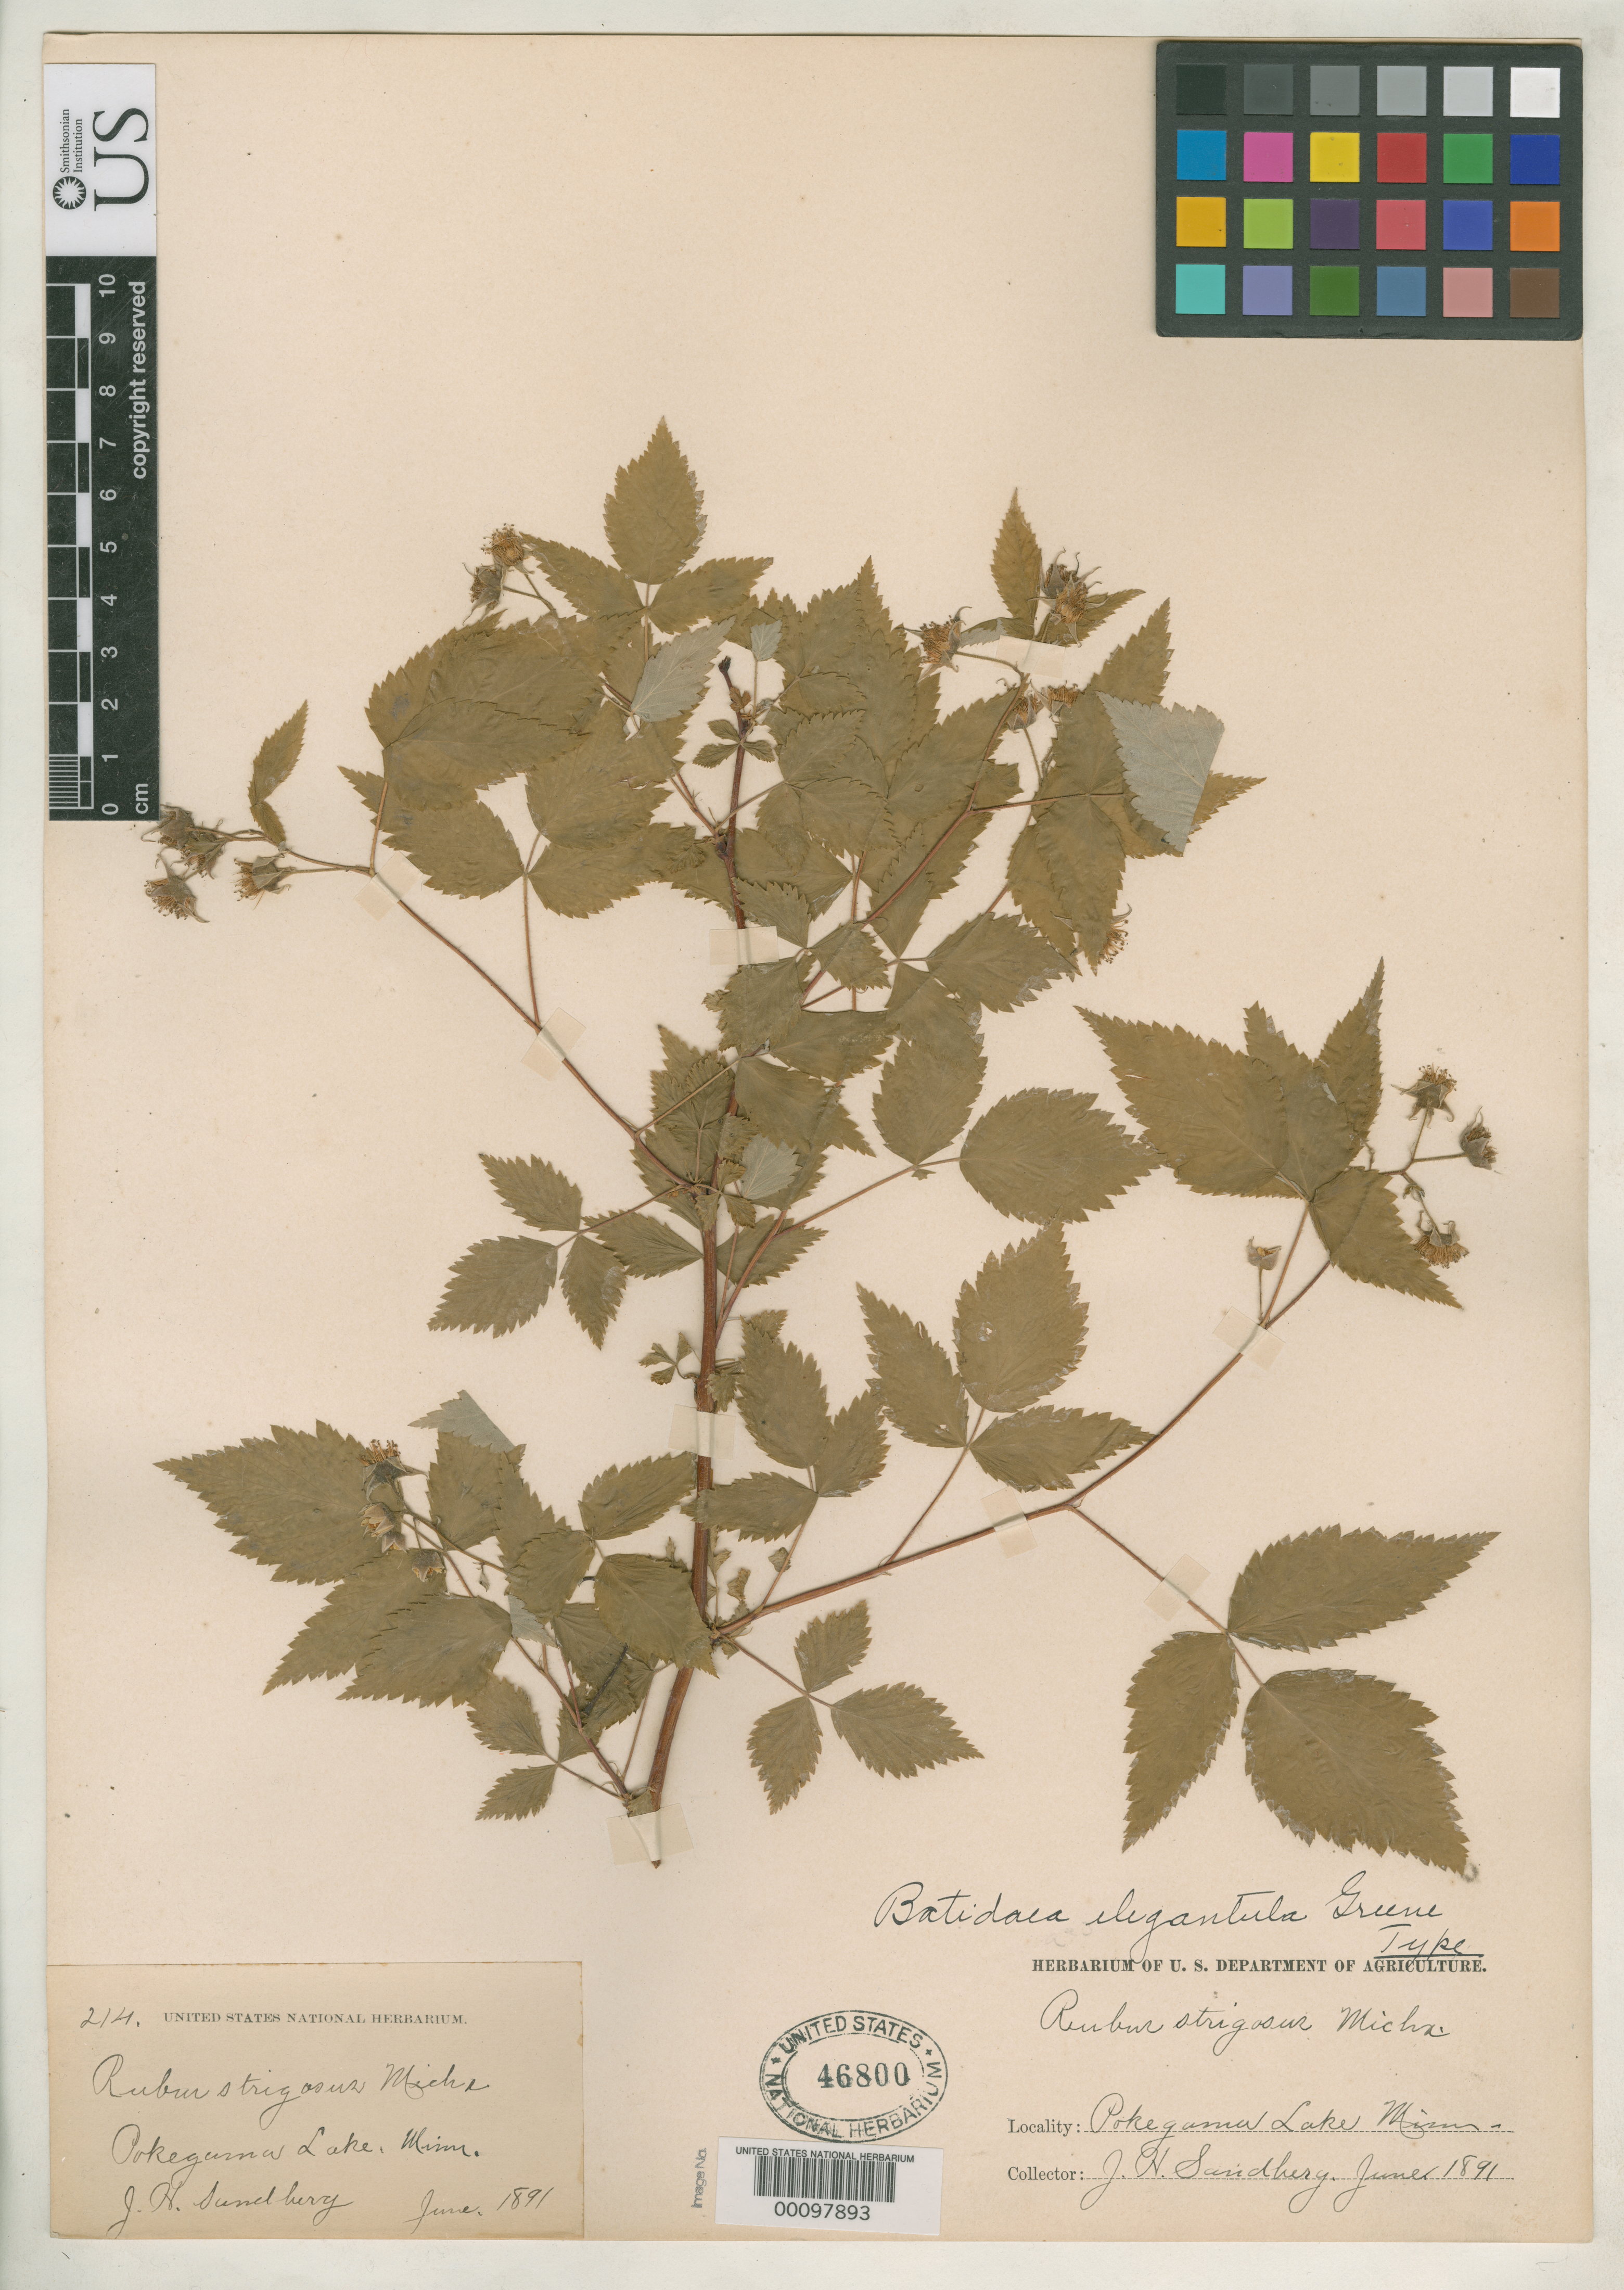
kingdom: Plantae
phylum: Tracheophyta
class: Magnoliopsida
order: Rosales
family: Rosaceae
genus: Batidaea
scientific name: Batidaea elegantula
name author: Greene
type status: Holotype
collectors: J. H. Sandberg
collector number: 214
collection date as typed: Jun 1891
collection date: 1891-06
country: United States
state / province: Minnesota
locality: Pokegama Lake.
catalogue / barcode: US 46800